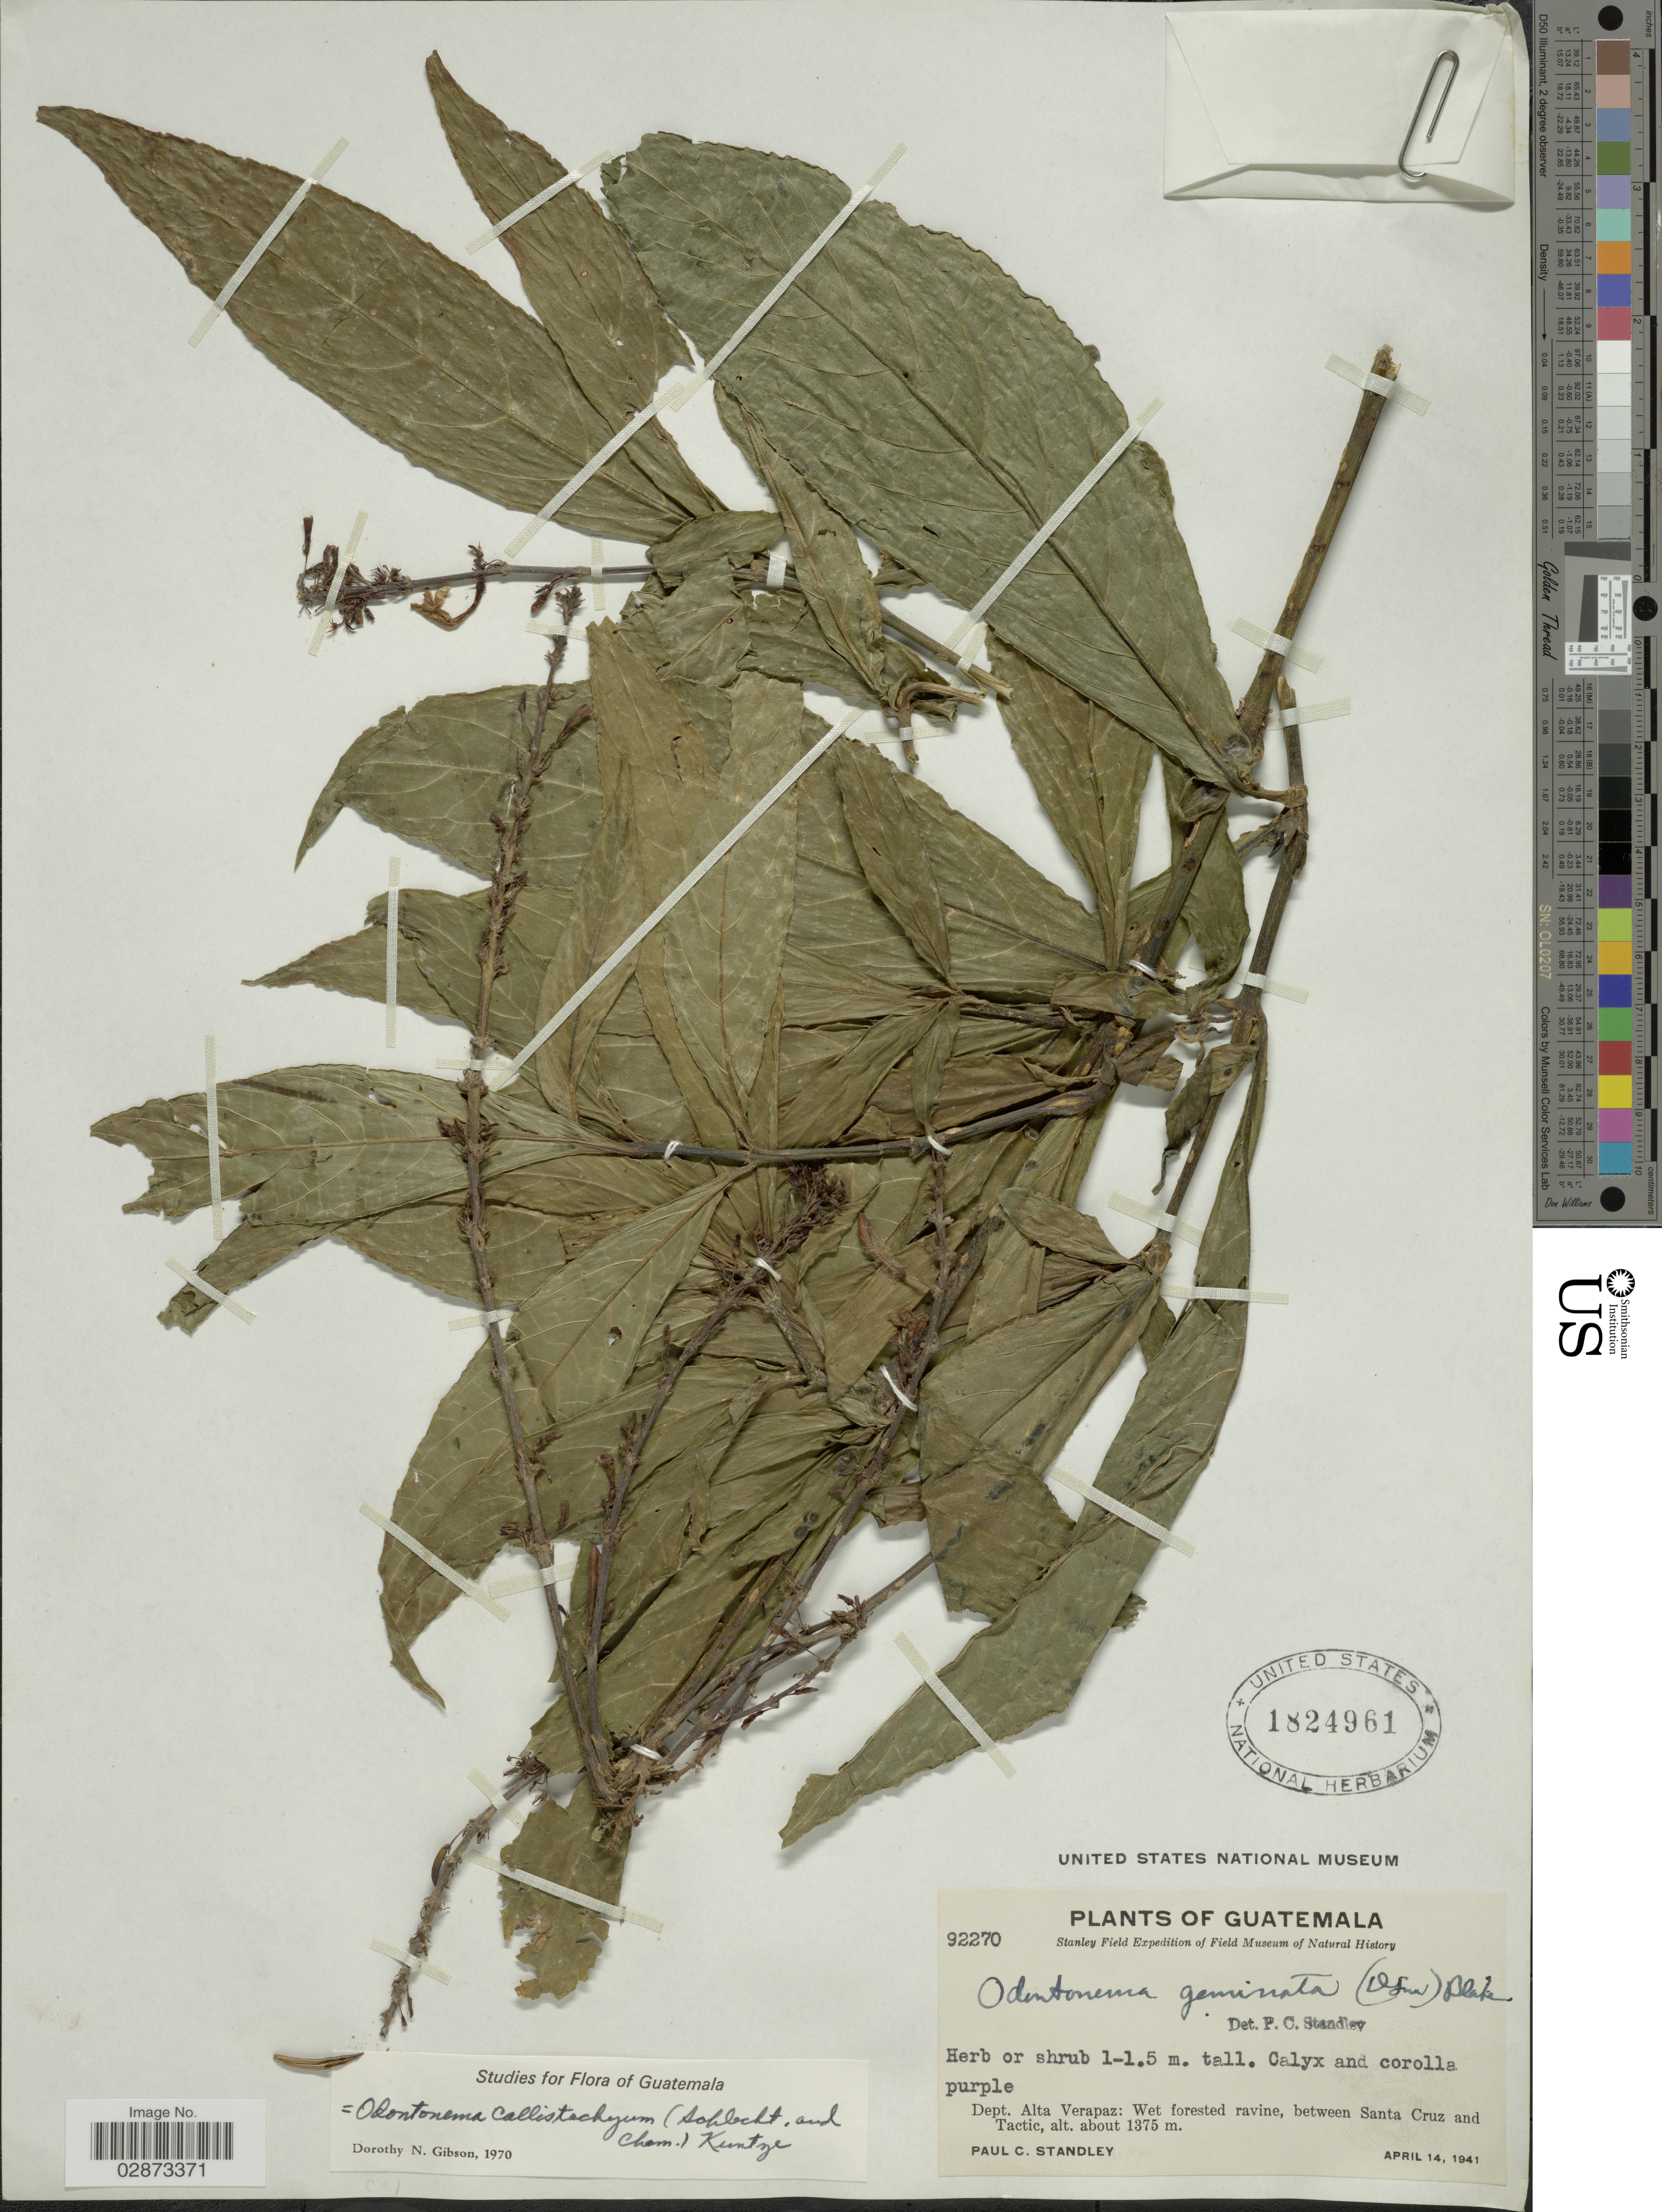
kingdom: Plantae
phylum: Tracheophyta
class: Magnoliopsida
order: Lamiales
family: Acanthaceae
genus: Odontonema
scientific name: Odontonema callistachyum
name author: (Schltdl. & Cham.) Kuntze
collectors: P. C. Standley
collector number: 92270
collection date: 1941-04-14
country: Guatemala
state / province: Alta Verapaz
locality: Dept. Alta Verapaz: Wet forested ravine, between Santa Cruz and Tactic.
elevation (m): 1375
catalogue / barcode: US 1824961